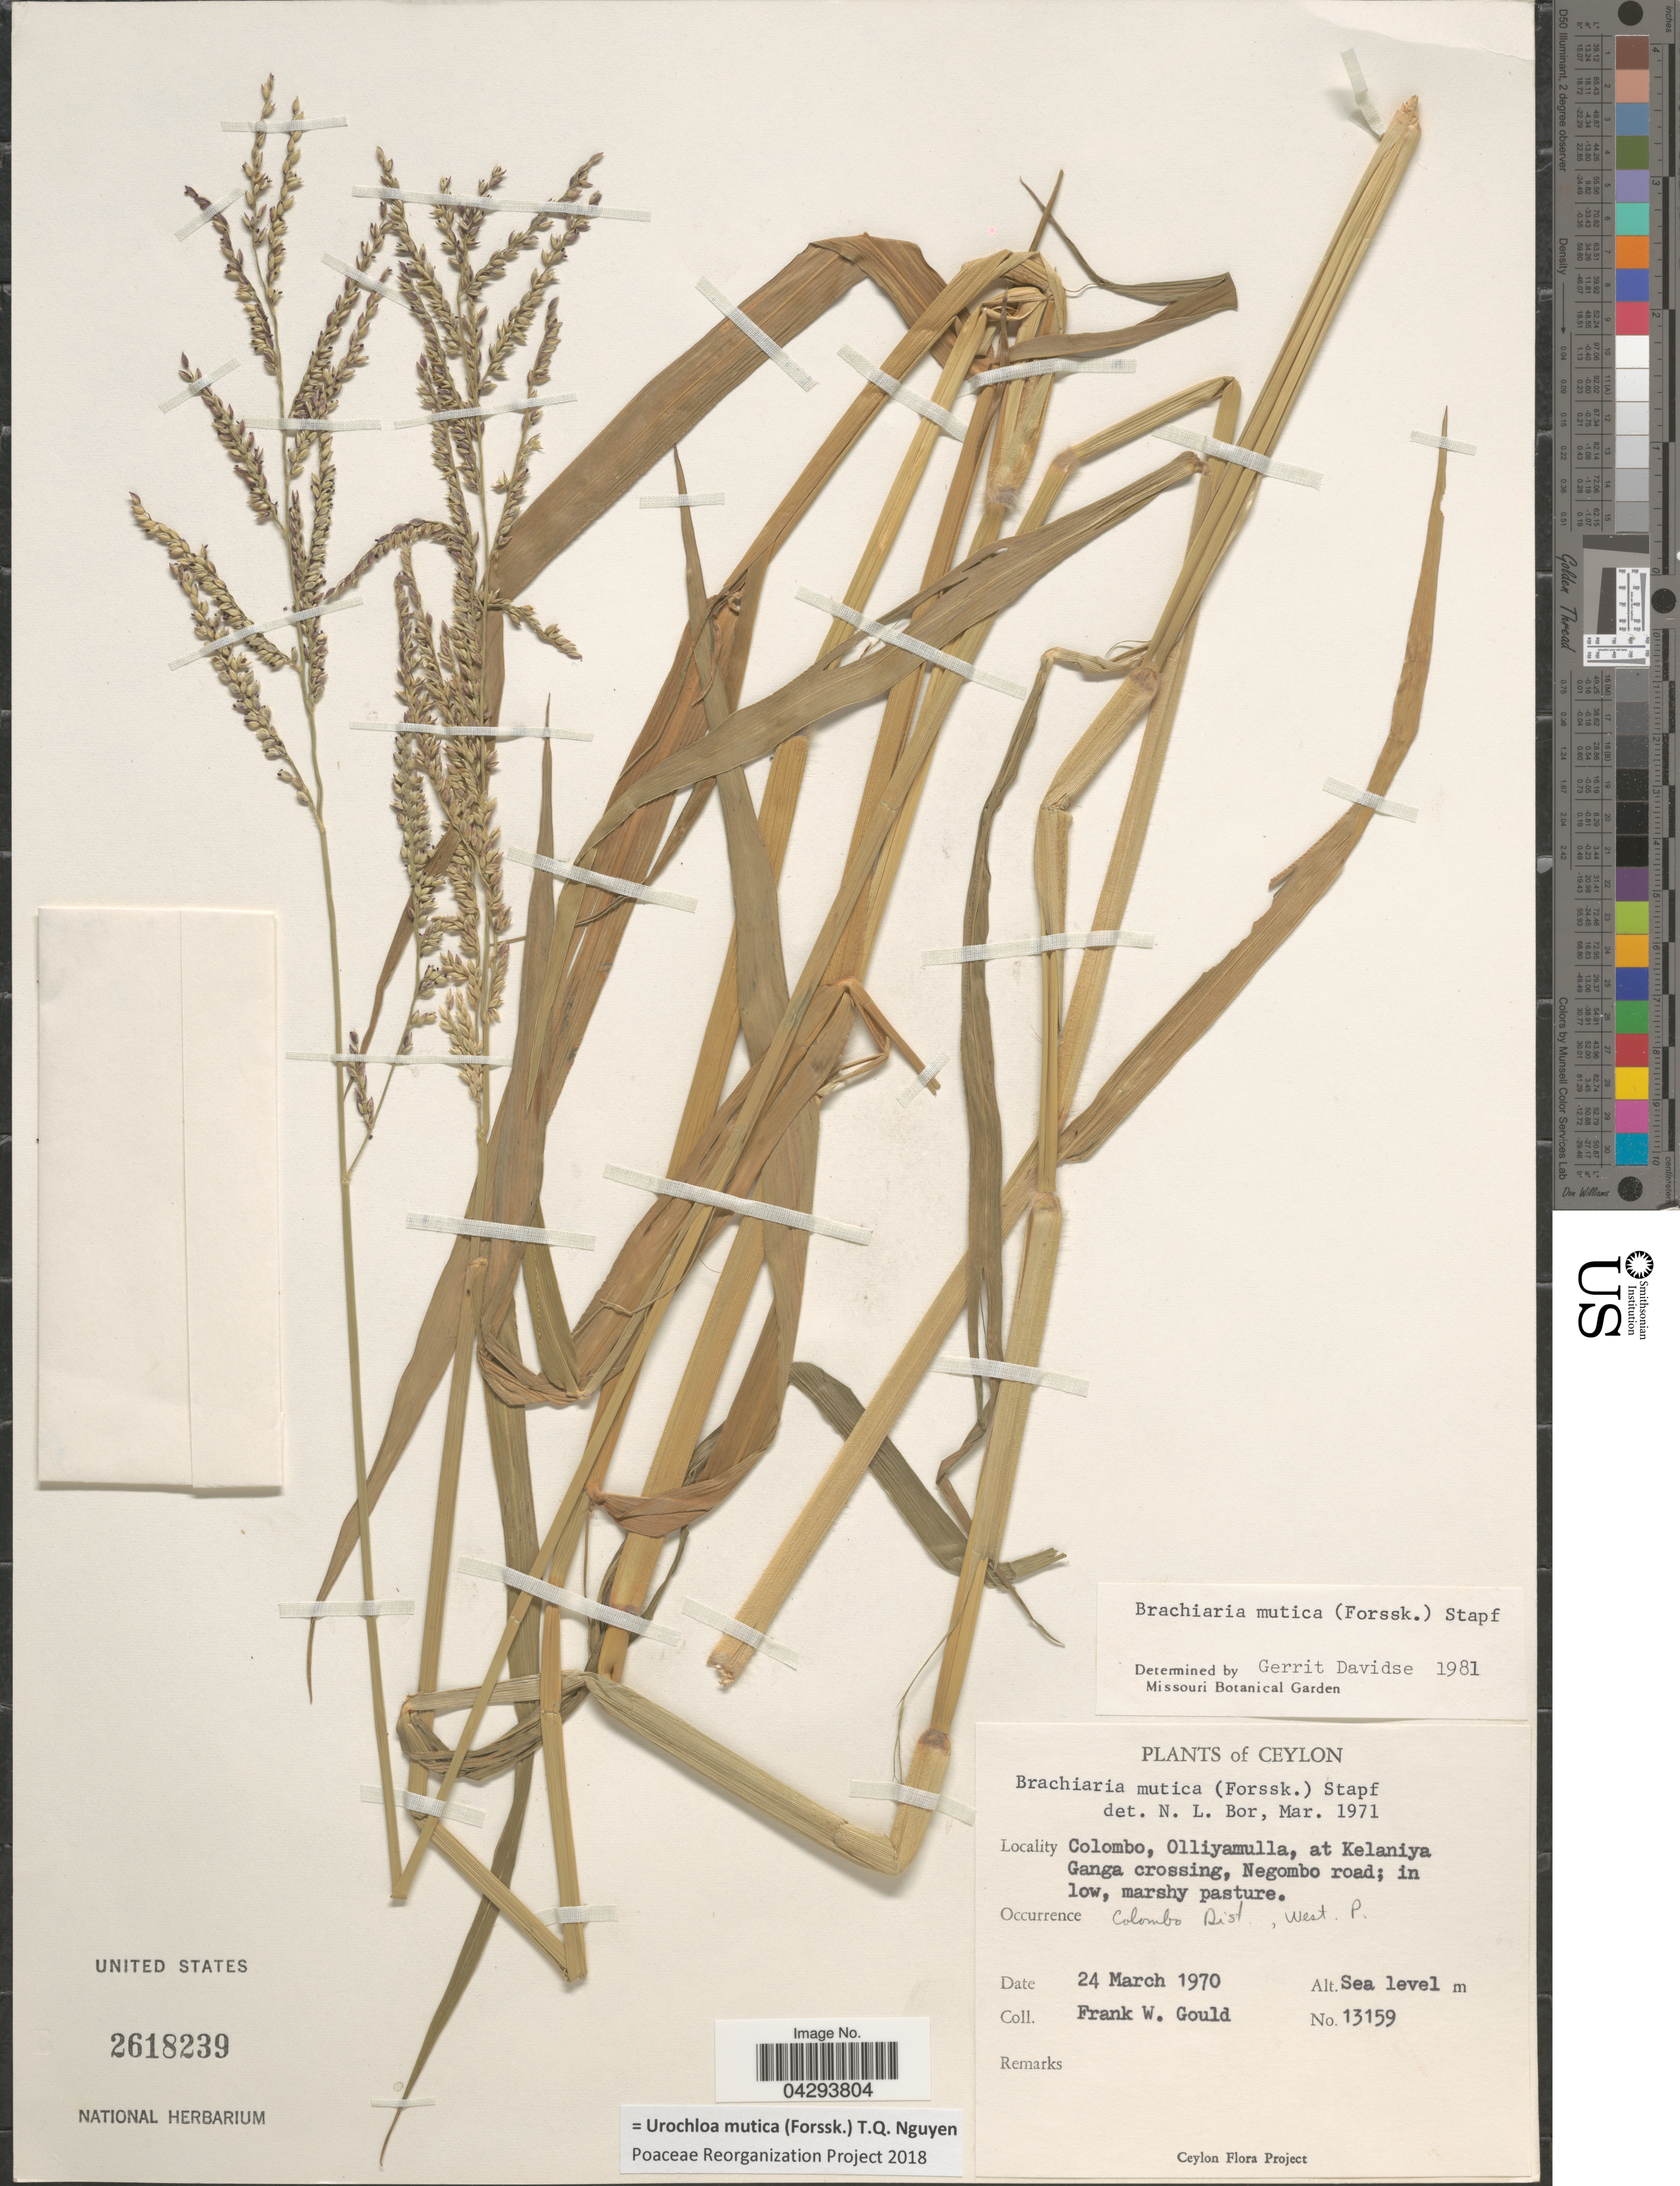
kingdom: Plantae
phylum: Tracheophyta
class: Liliopsida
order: Poales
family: Poaceae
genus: Urochloa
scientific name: Urochloa mutica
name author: (Forssk.) T.Q. Nguyen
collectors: F. W. Gould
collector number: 13159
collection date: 1970-03-24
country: Sri Lanka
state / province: Western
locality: Ceylon. Colombo, Olliyamulla, at Kelaniya Ganga crossing, Negombo road; in low, marshy pasture. Colombo Dist.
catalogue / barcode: US 2618239